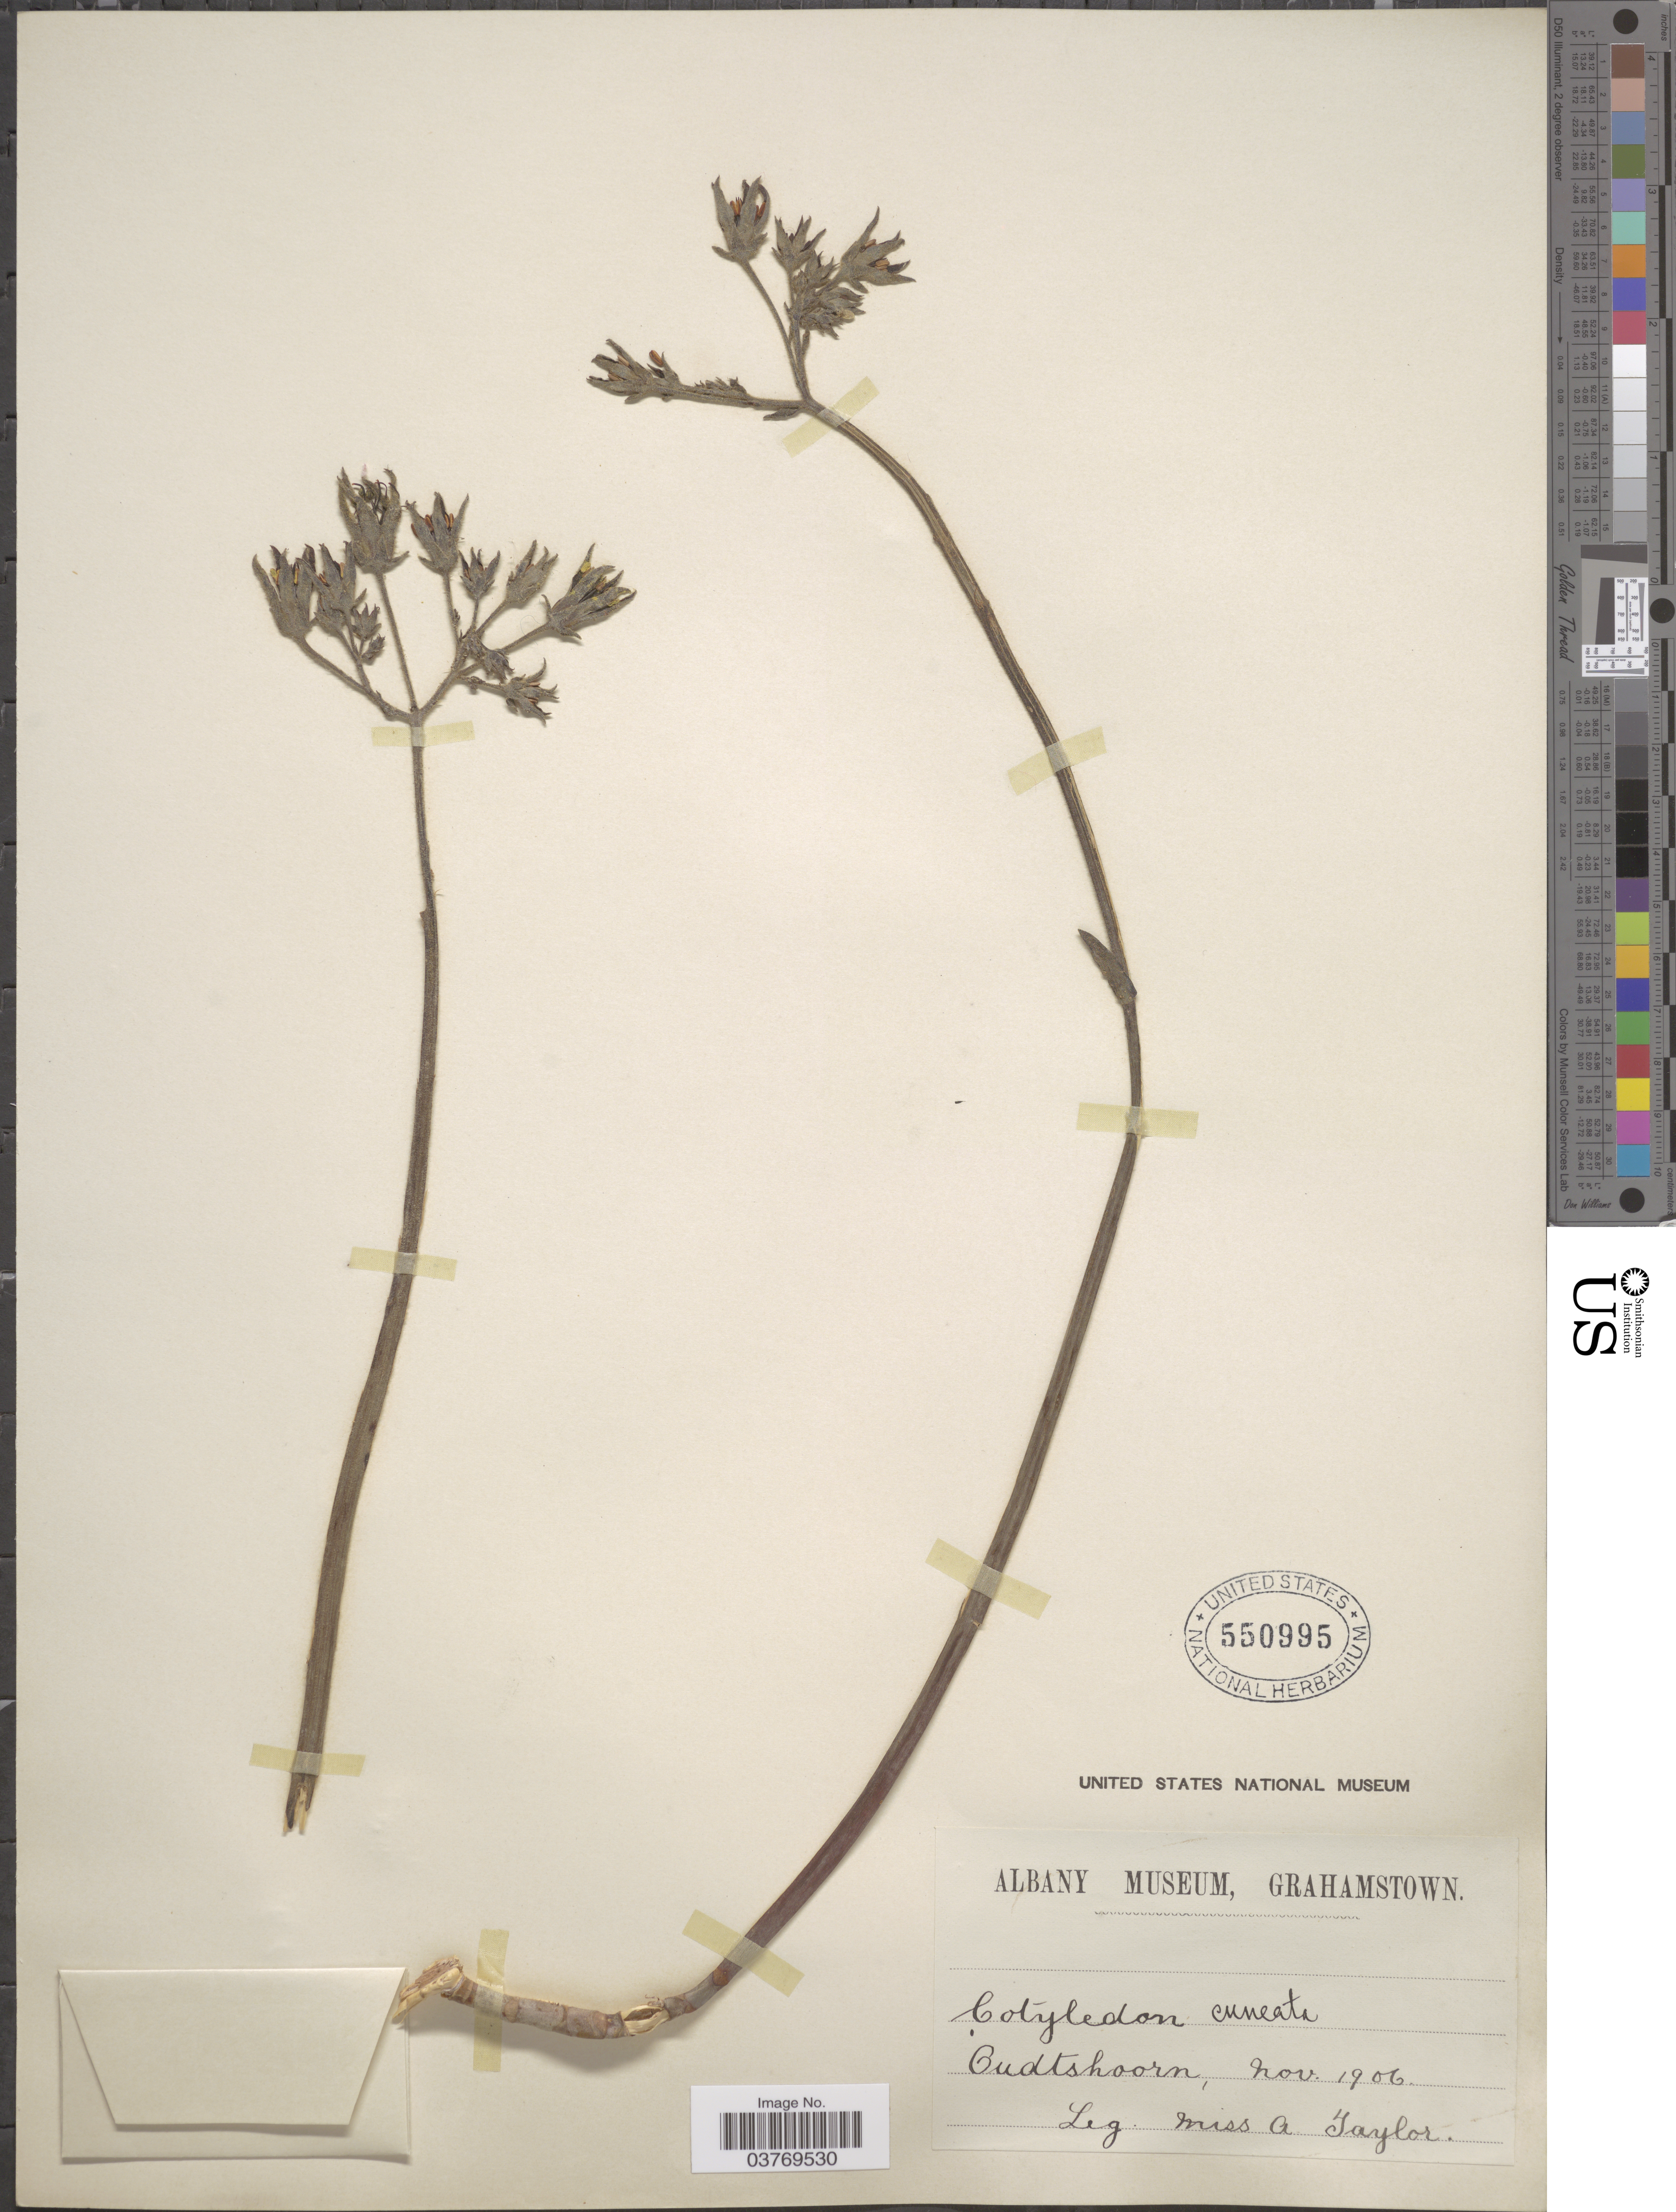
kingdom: Plantae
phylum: Tracheophyta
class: Magnoliopsida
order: Saxifragales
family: Crassulaceae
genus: Cotyledon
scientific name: Cotyledon cuneata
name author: Thunb.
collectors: A. Taylor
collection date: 1906-11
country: South Africa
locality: Oudtshoorn.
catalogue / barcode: US 550995